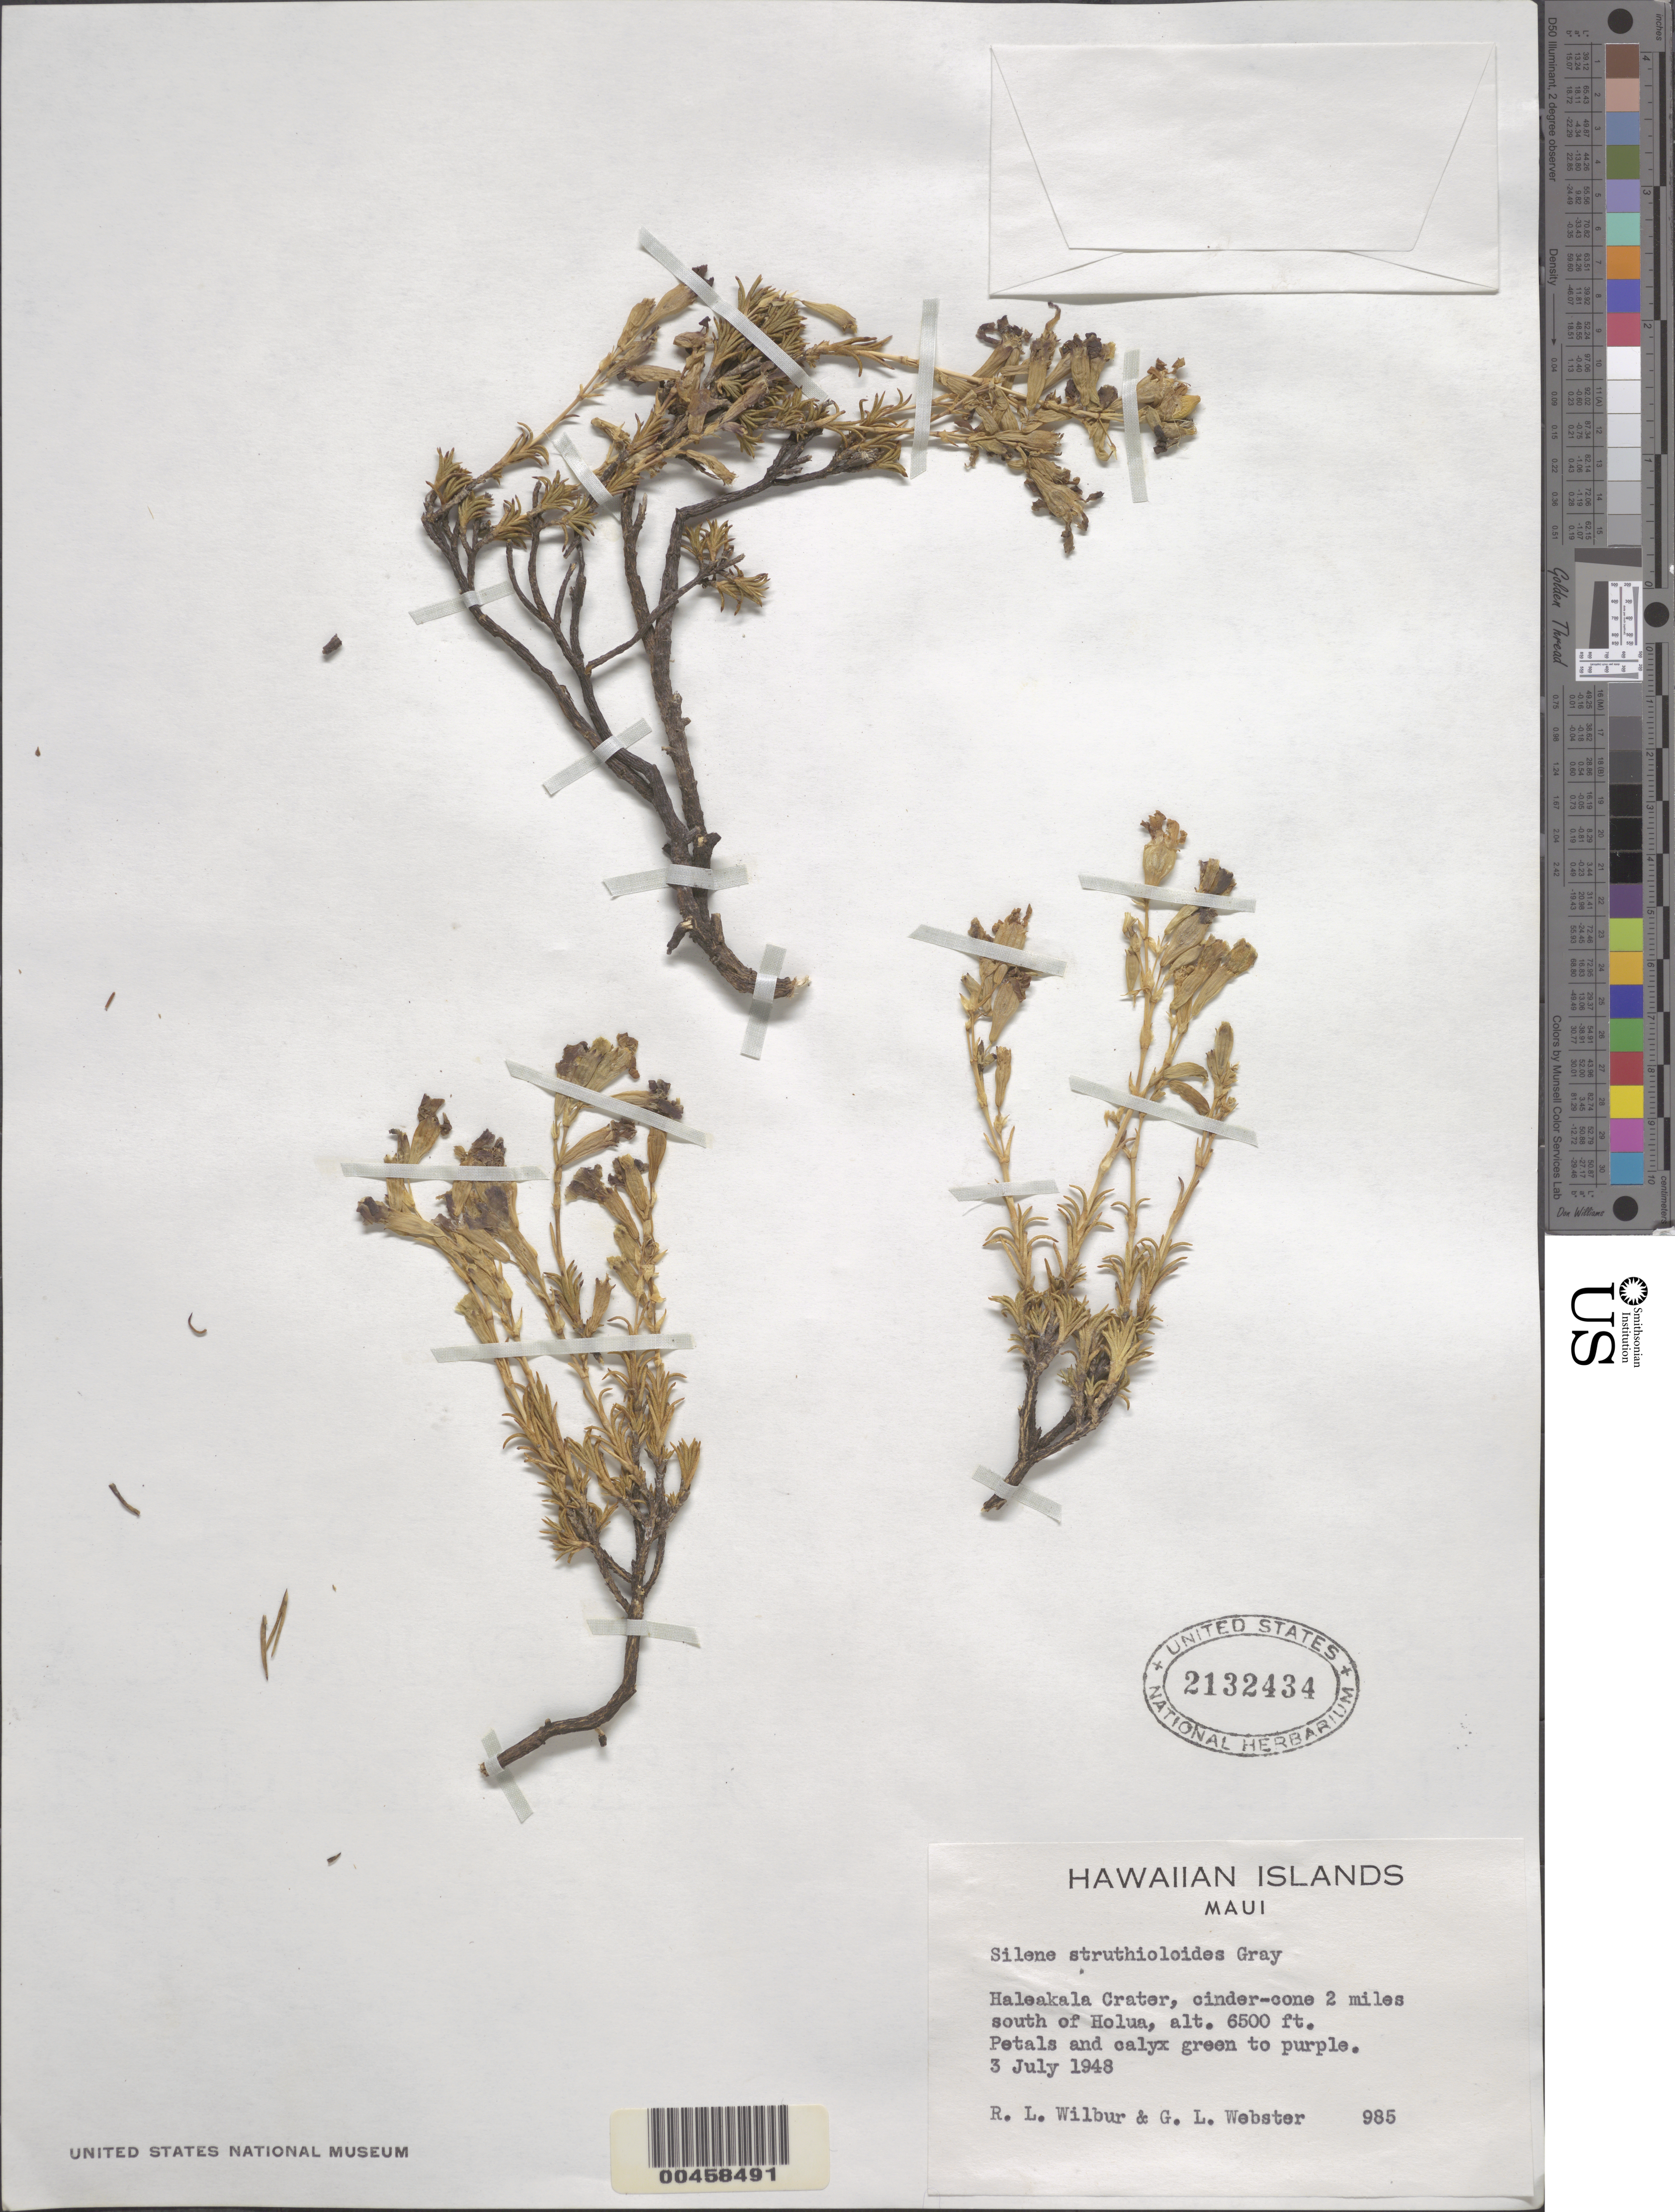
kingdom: Plantae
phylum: Tracheophyta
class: Magnoliopsida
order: Caryophyllales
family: Caryophyllaceae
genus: Silene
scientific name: Silene struthioloides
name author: A. Gray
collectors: R. L. Wilbur & G. L. Webster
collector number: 985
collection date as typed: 3 Jul 1948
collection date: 1948-07-03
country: United States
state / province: Hawaii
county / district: Maui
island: Maui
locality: Haleakala Crater, cinder-cone 2 miles south of Holua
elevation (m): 1981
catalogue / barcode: US 2132434